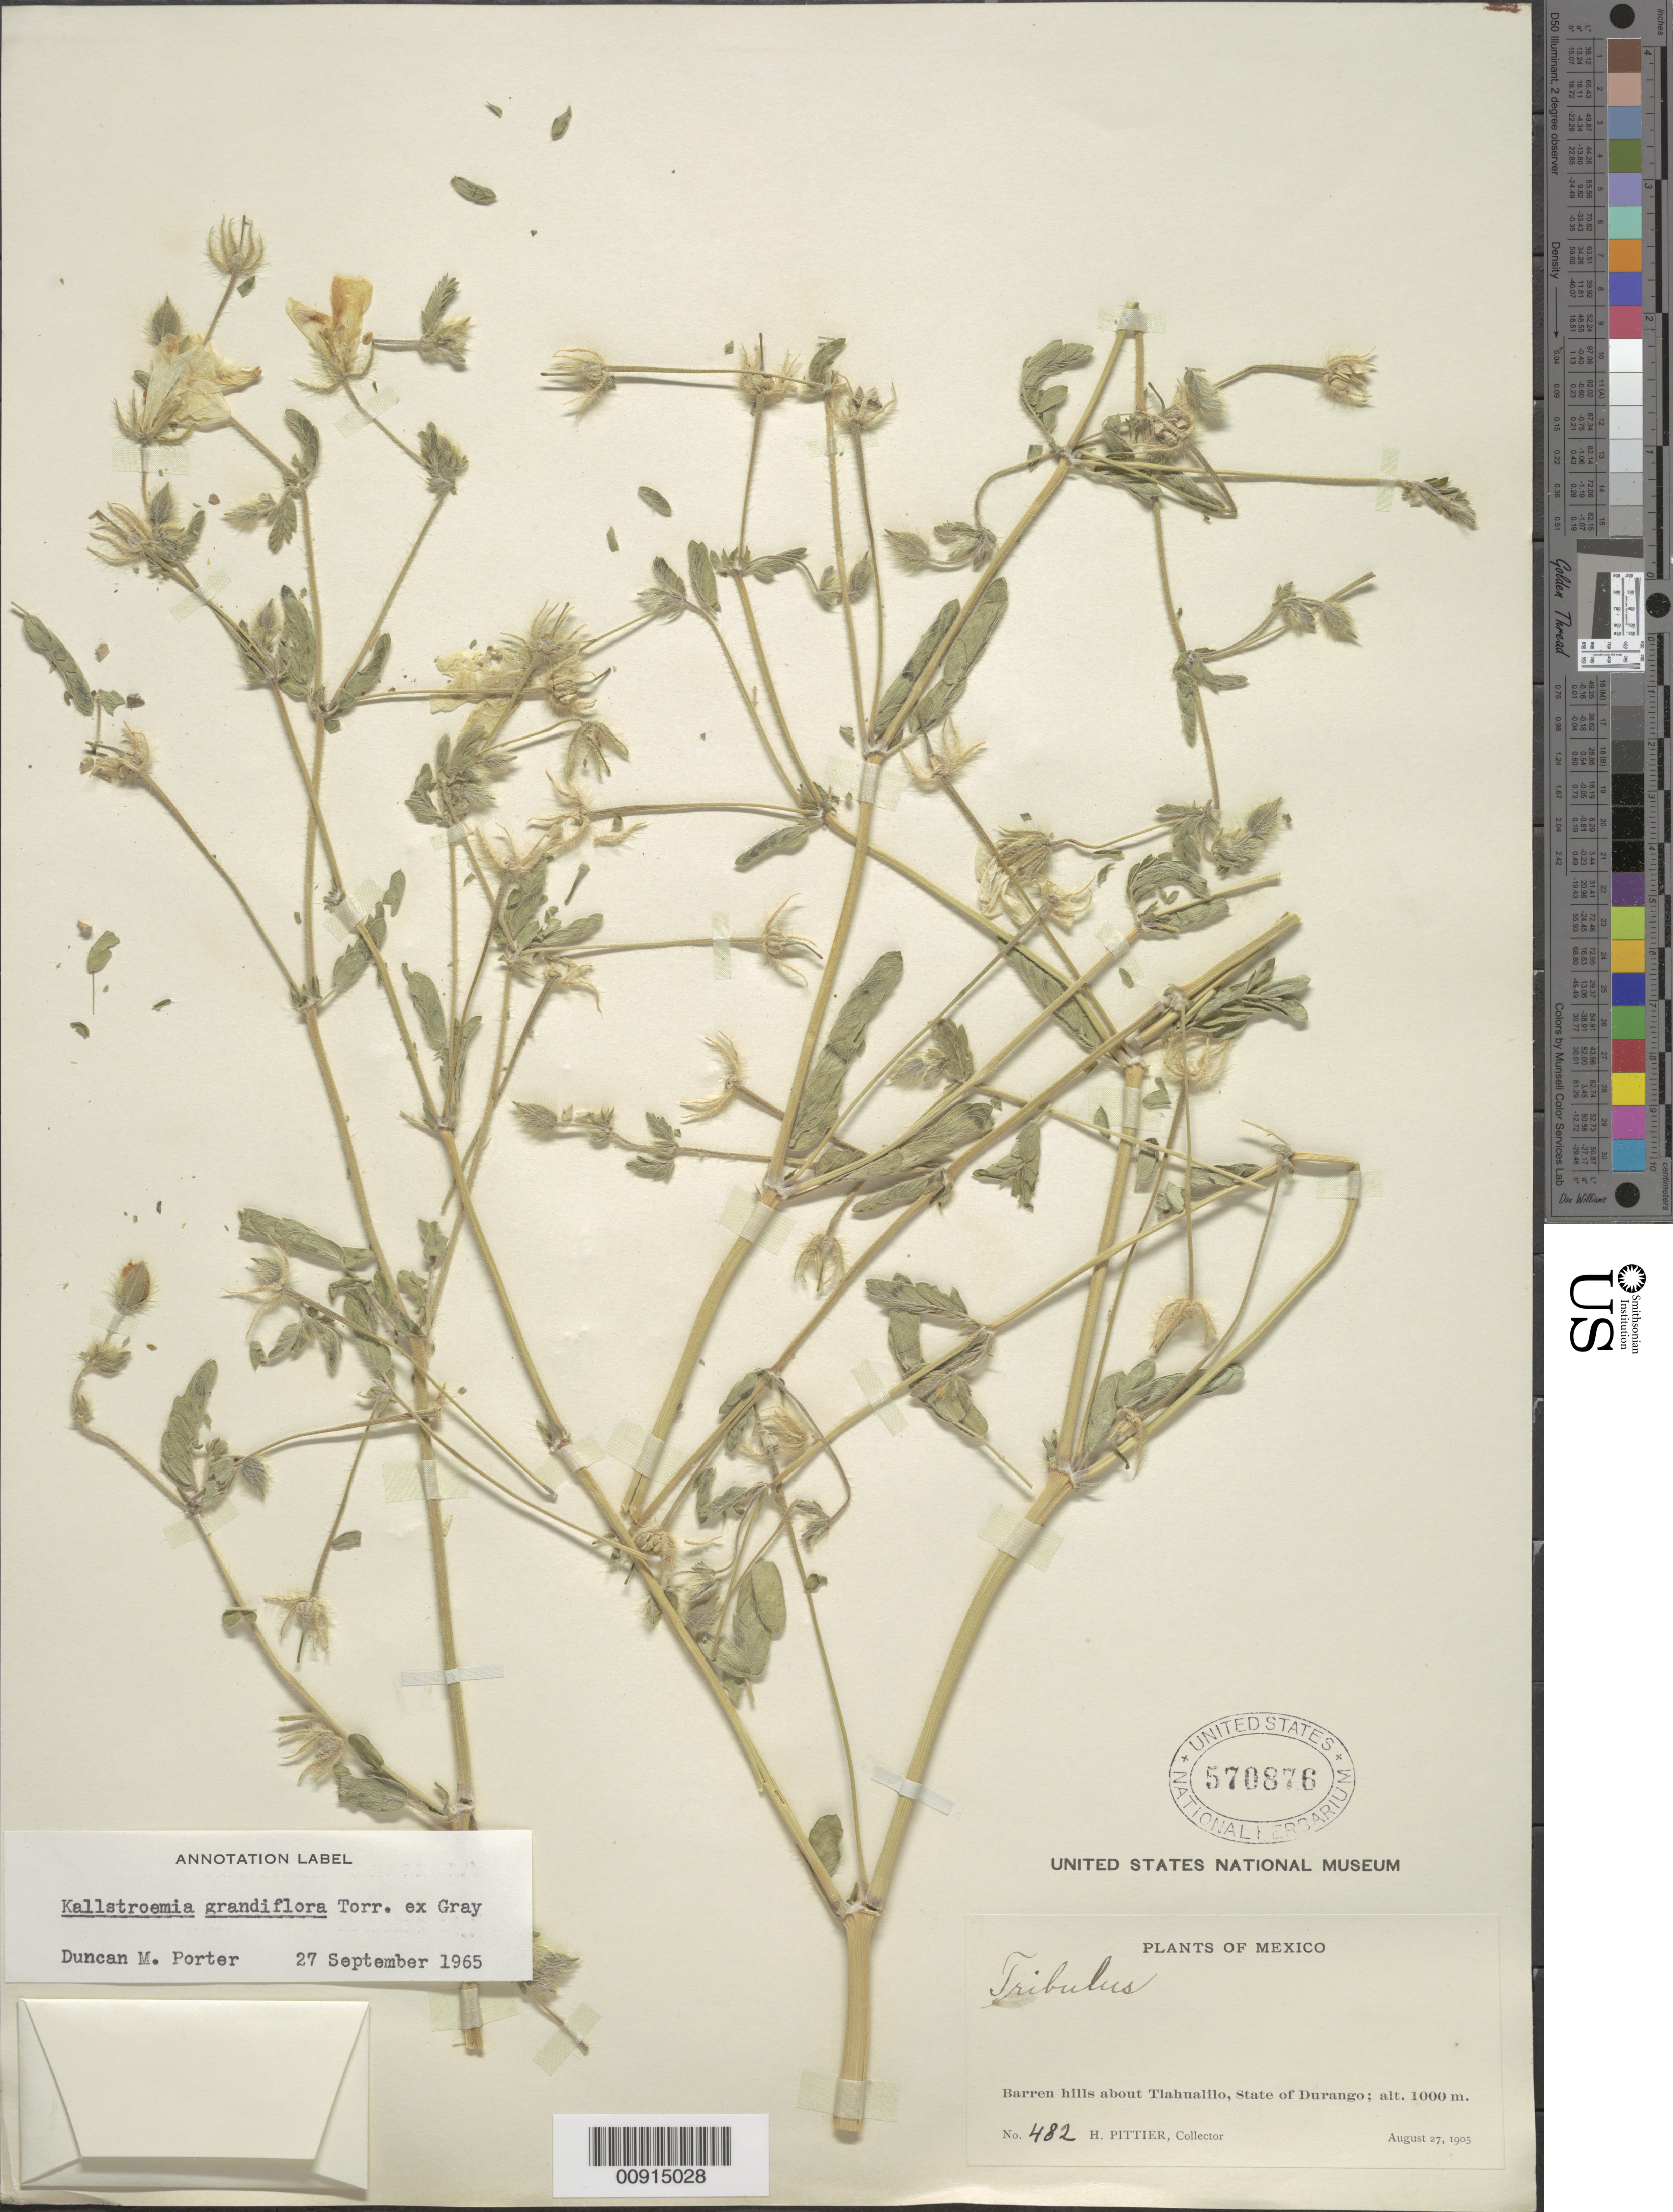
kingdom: Plantae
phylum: Tracheophyta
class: Magnoliopsida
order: Zygophyllales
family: Zygophyllaceae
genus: Kallstroemia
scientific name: Kallstroemia grandiflora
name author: Torr. ex A. Gray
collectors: E. Pittier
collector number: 482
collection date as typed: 27 Aug 1905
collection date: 1905-08-27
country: Mexico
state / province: Durango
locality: Barren hills about Tlahualilo, State of Durango.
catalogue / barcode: US 570876